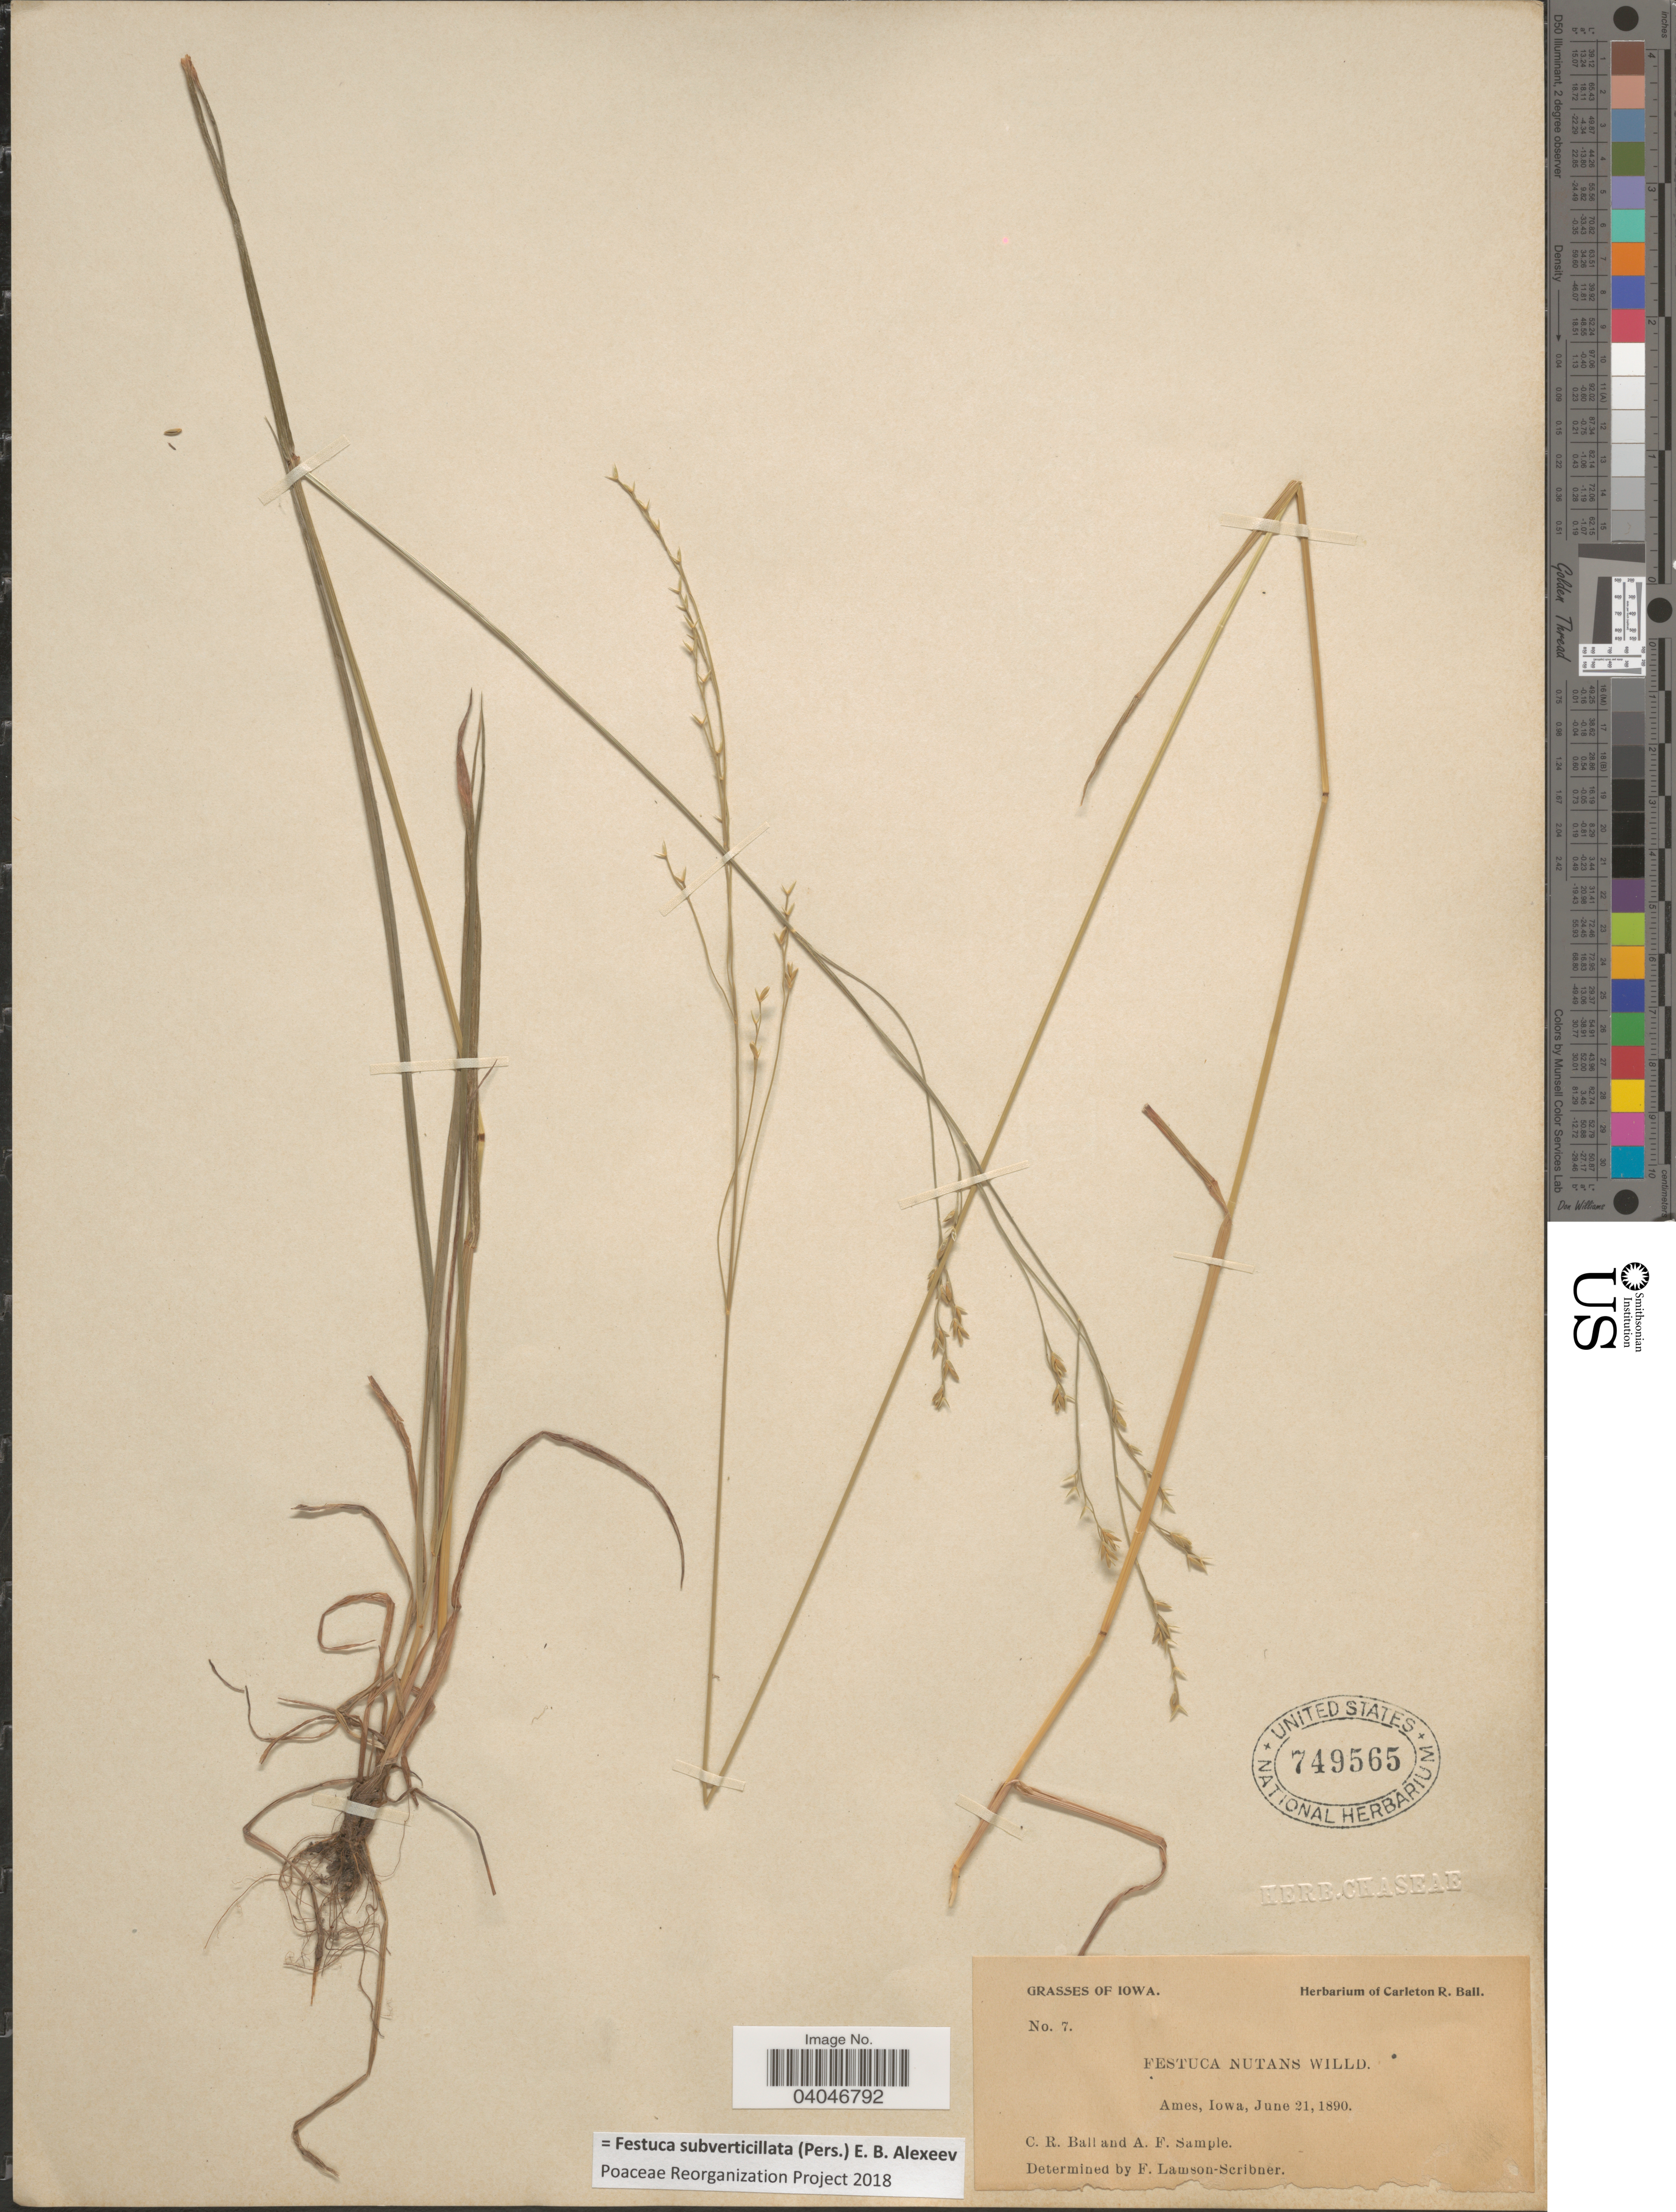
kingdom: Plantae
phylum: Tracheophyta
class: Liliopsida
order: Poales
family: Poaceae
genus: Festuca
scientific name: Festuca subverticillata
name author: (Pers.) E.B. Alexeev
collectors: C. R. Ball & A. Sample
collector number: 7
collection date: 1890-06-21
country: United States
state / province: Iowa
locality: Ames.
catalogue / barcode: US 749565